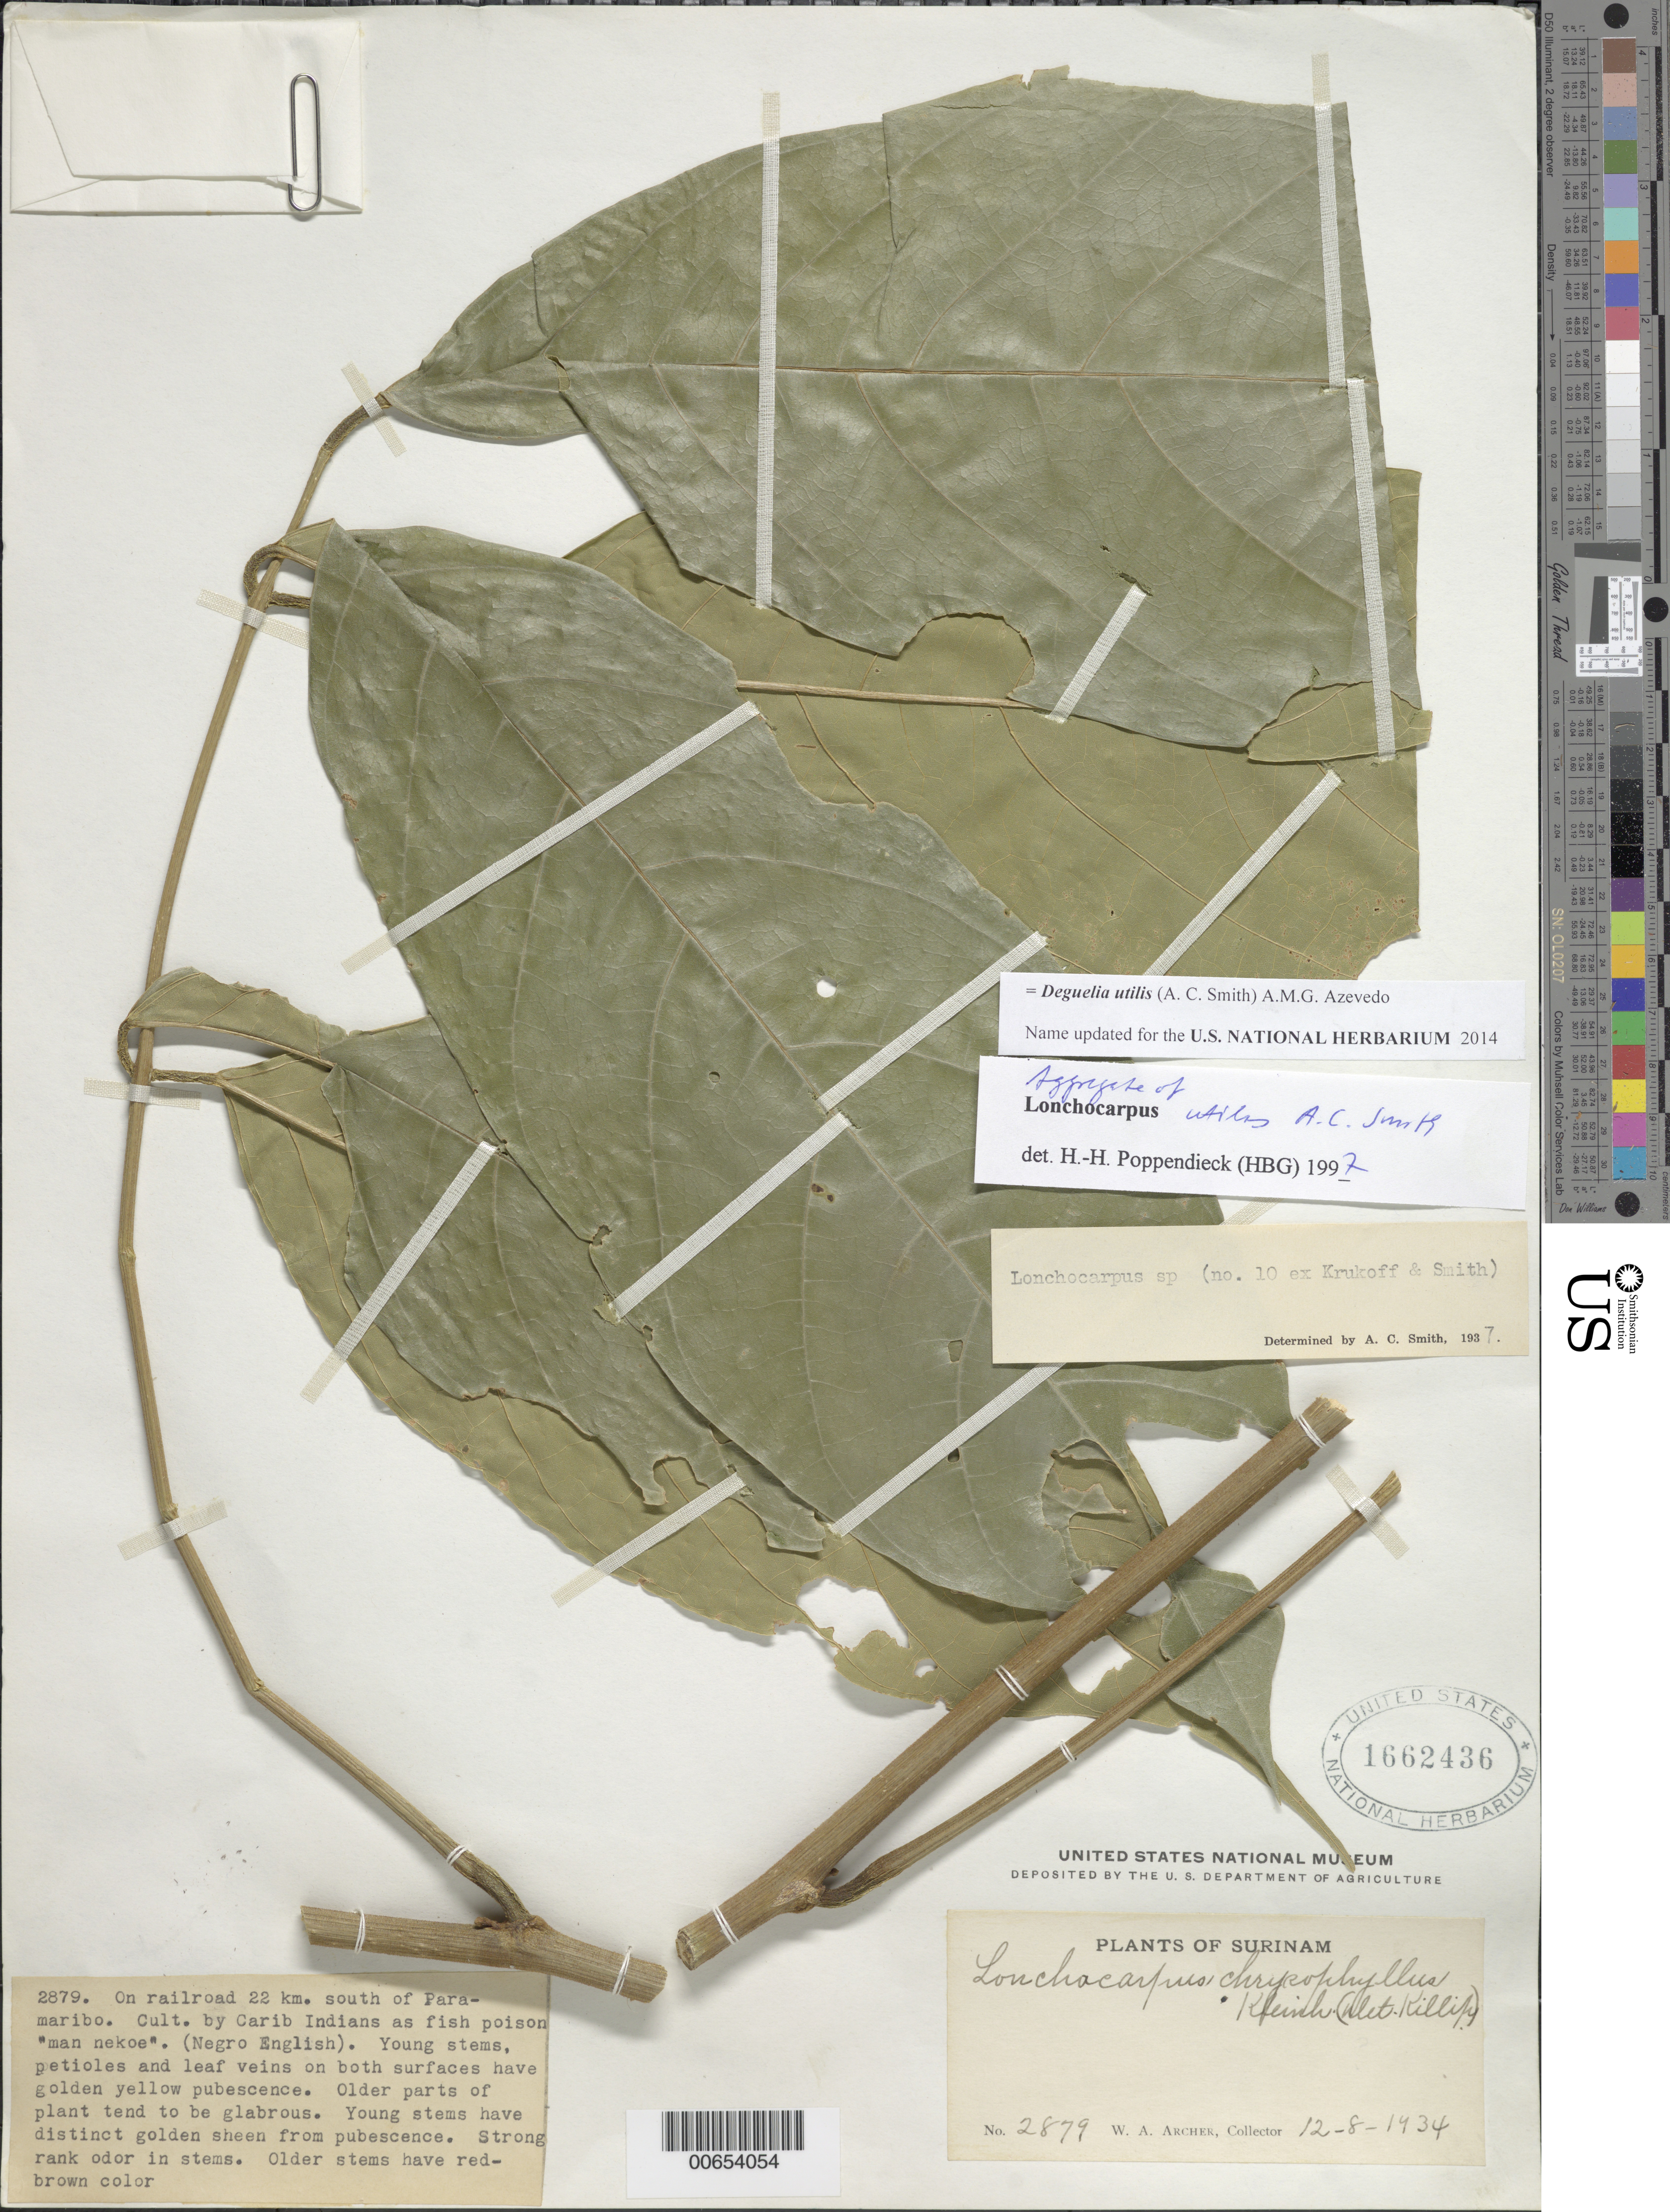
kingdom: Plantae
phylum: Tracheophyta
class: Magnoliopsida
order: Fabales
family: Fabaceae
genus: Deguelia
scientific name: Deguelia utilis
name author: (A.C. Sm.) A.M.G. Azevedo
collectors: W. A. Archer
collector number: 2879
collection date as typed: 8-Dec-34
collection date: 1934-12-08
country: Suriname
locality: Paramaribo, 22 km S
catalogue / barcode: US 1662436